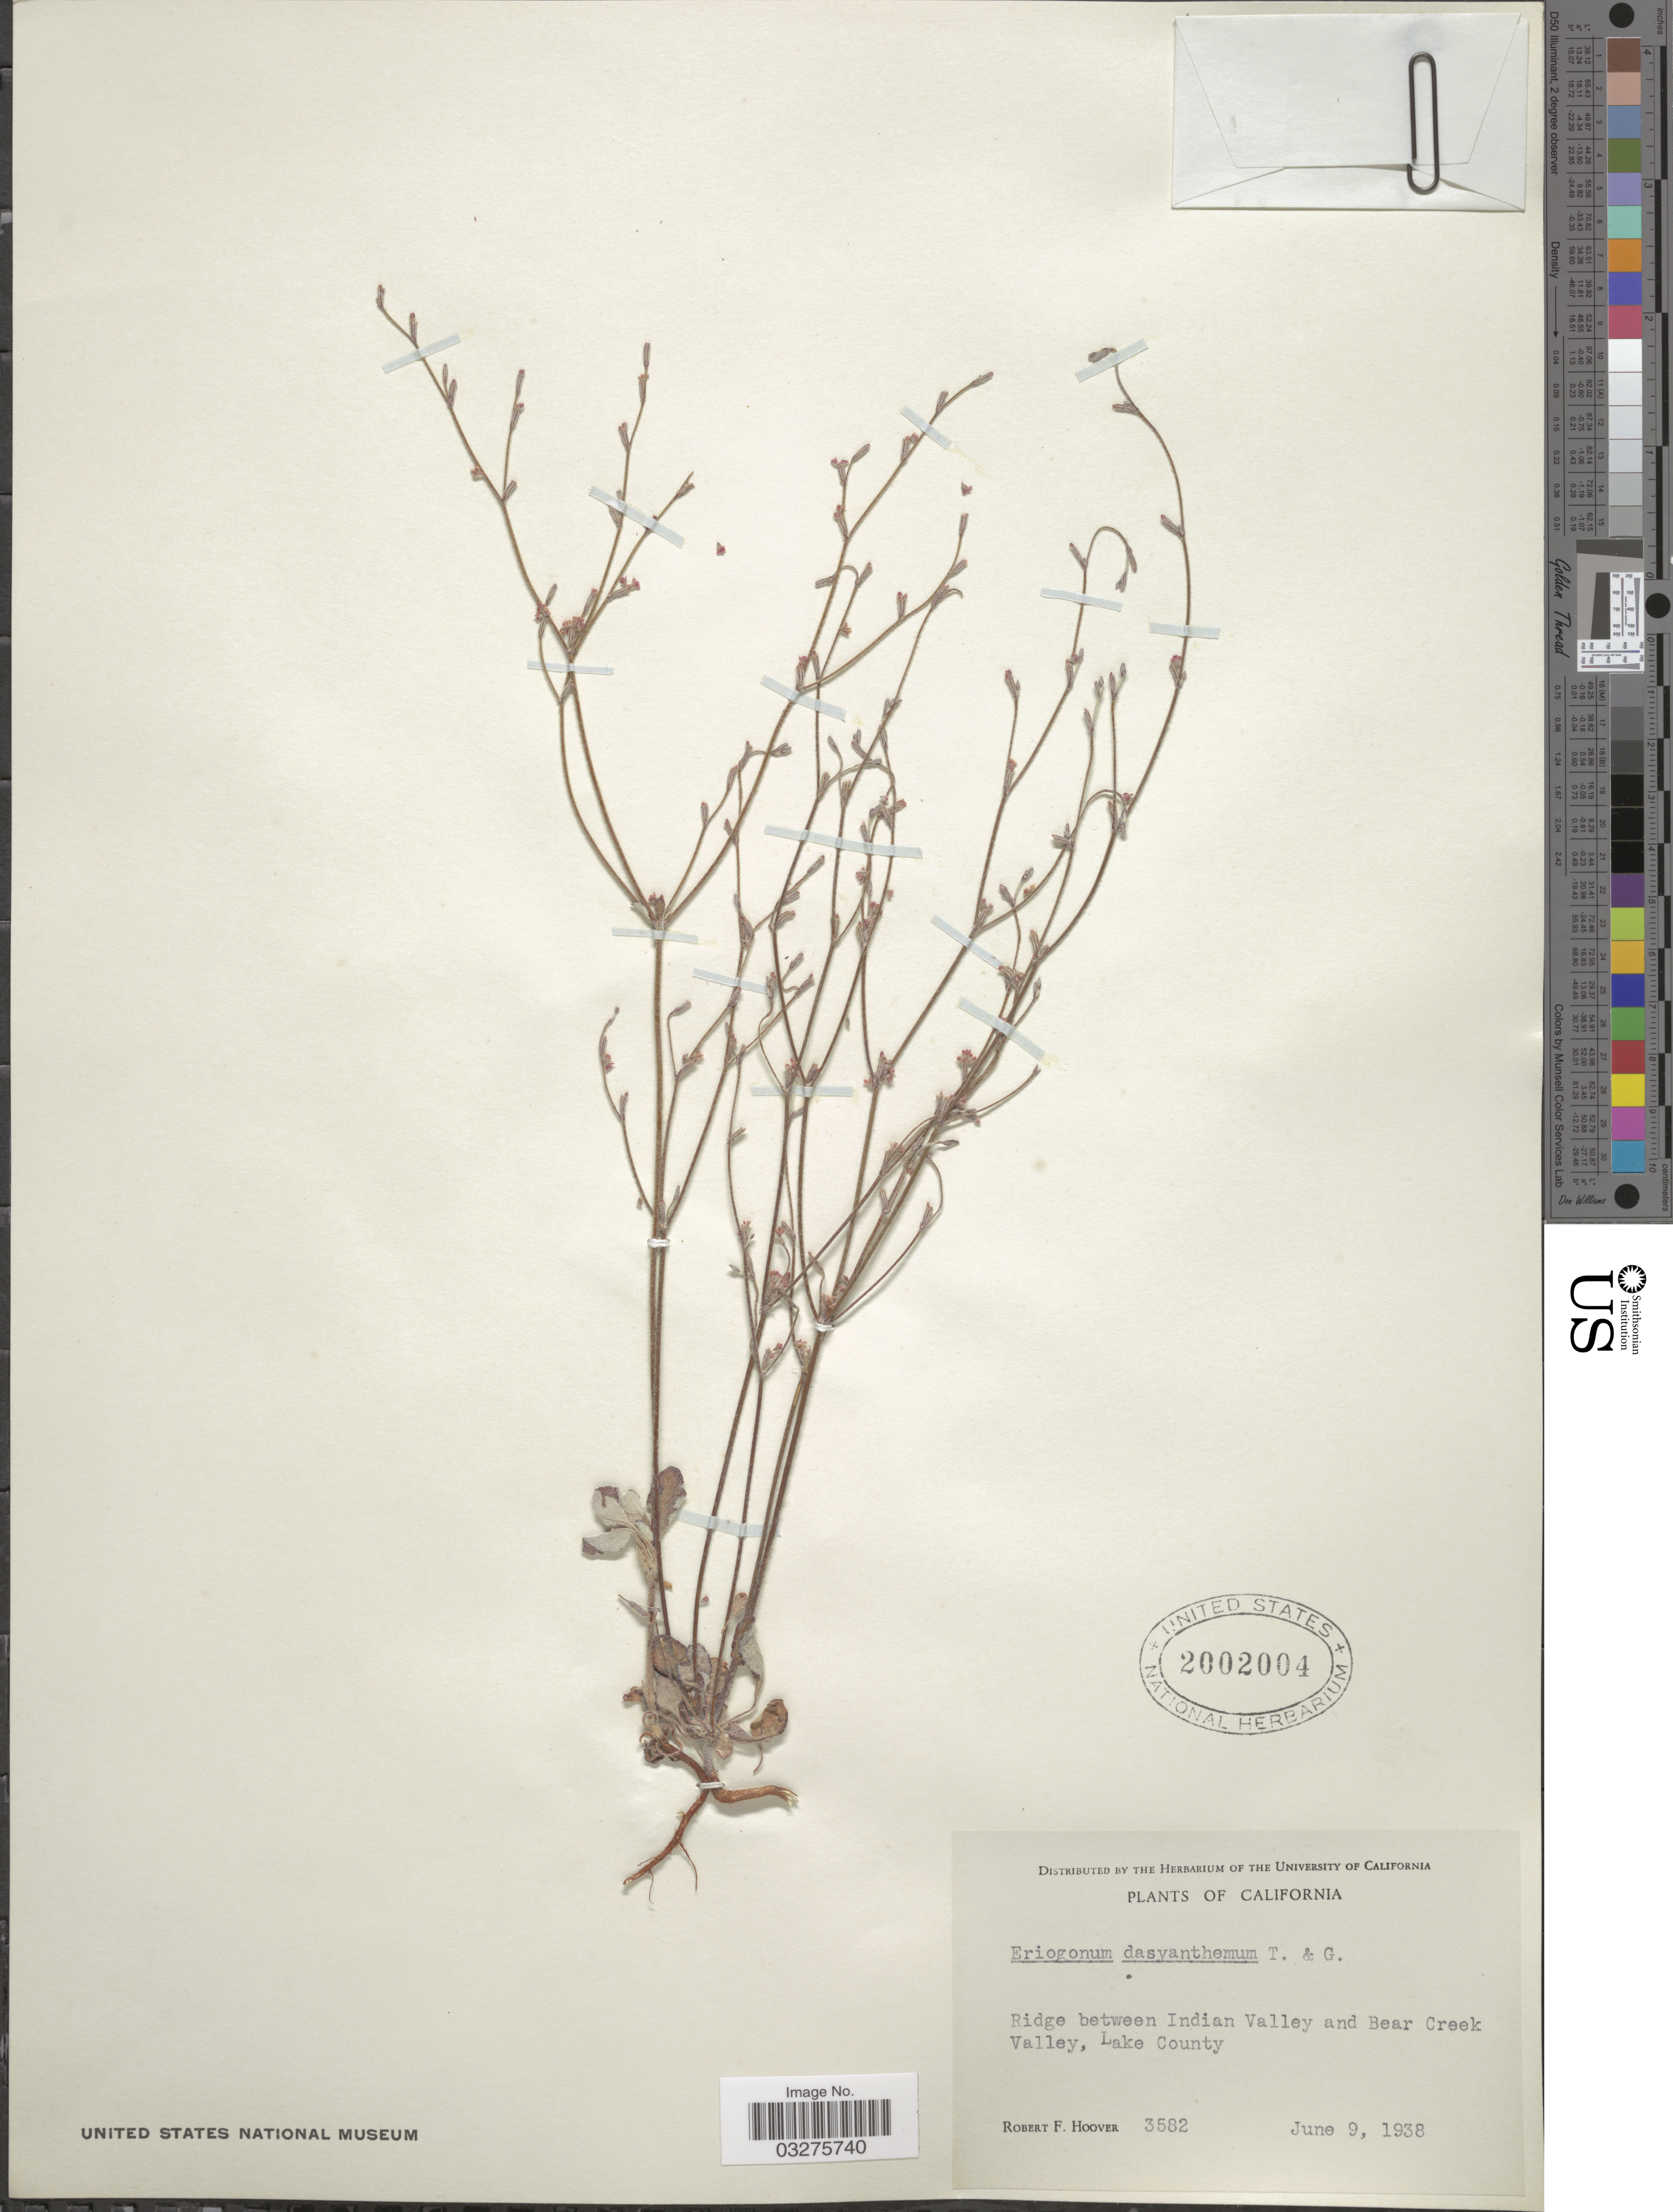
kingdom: Plantae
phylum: Tracheophyta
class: Magnoliopsida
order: Caryophyllales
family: Polygonaceae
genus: Eriogonum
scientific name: Eriogonum dasyanthemum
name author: Torr. & A. Gray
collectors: R. F. Hoover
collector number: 3582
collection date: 1938-06-09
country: United States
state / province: California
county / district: Lake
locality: Ridge between Indian Valley and Bear Creek Valley, Lake County.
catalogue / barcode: US 2002004